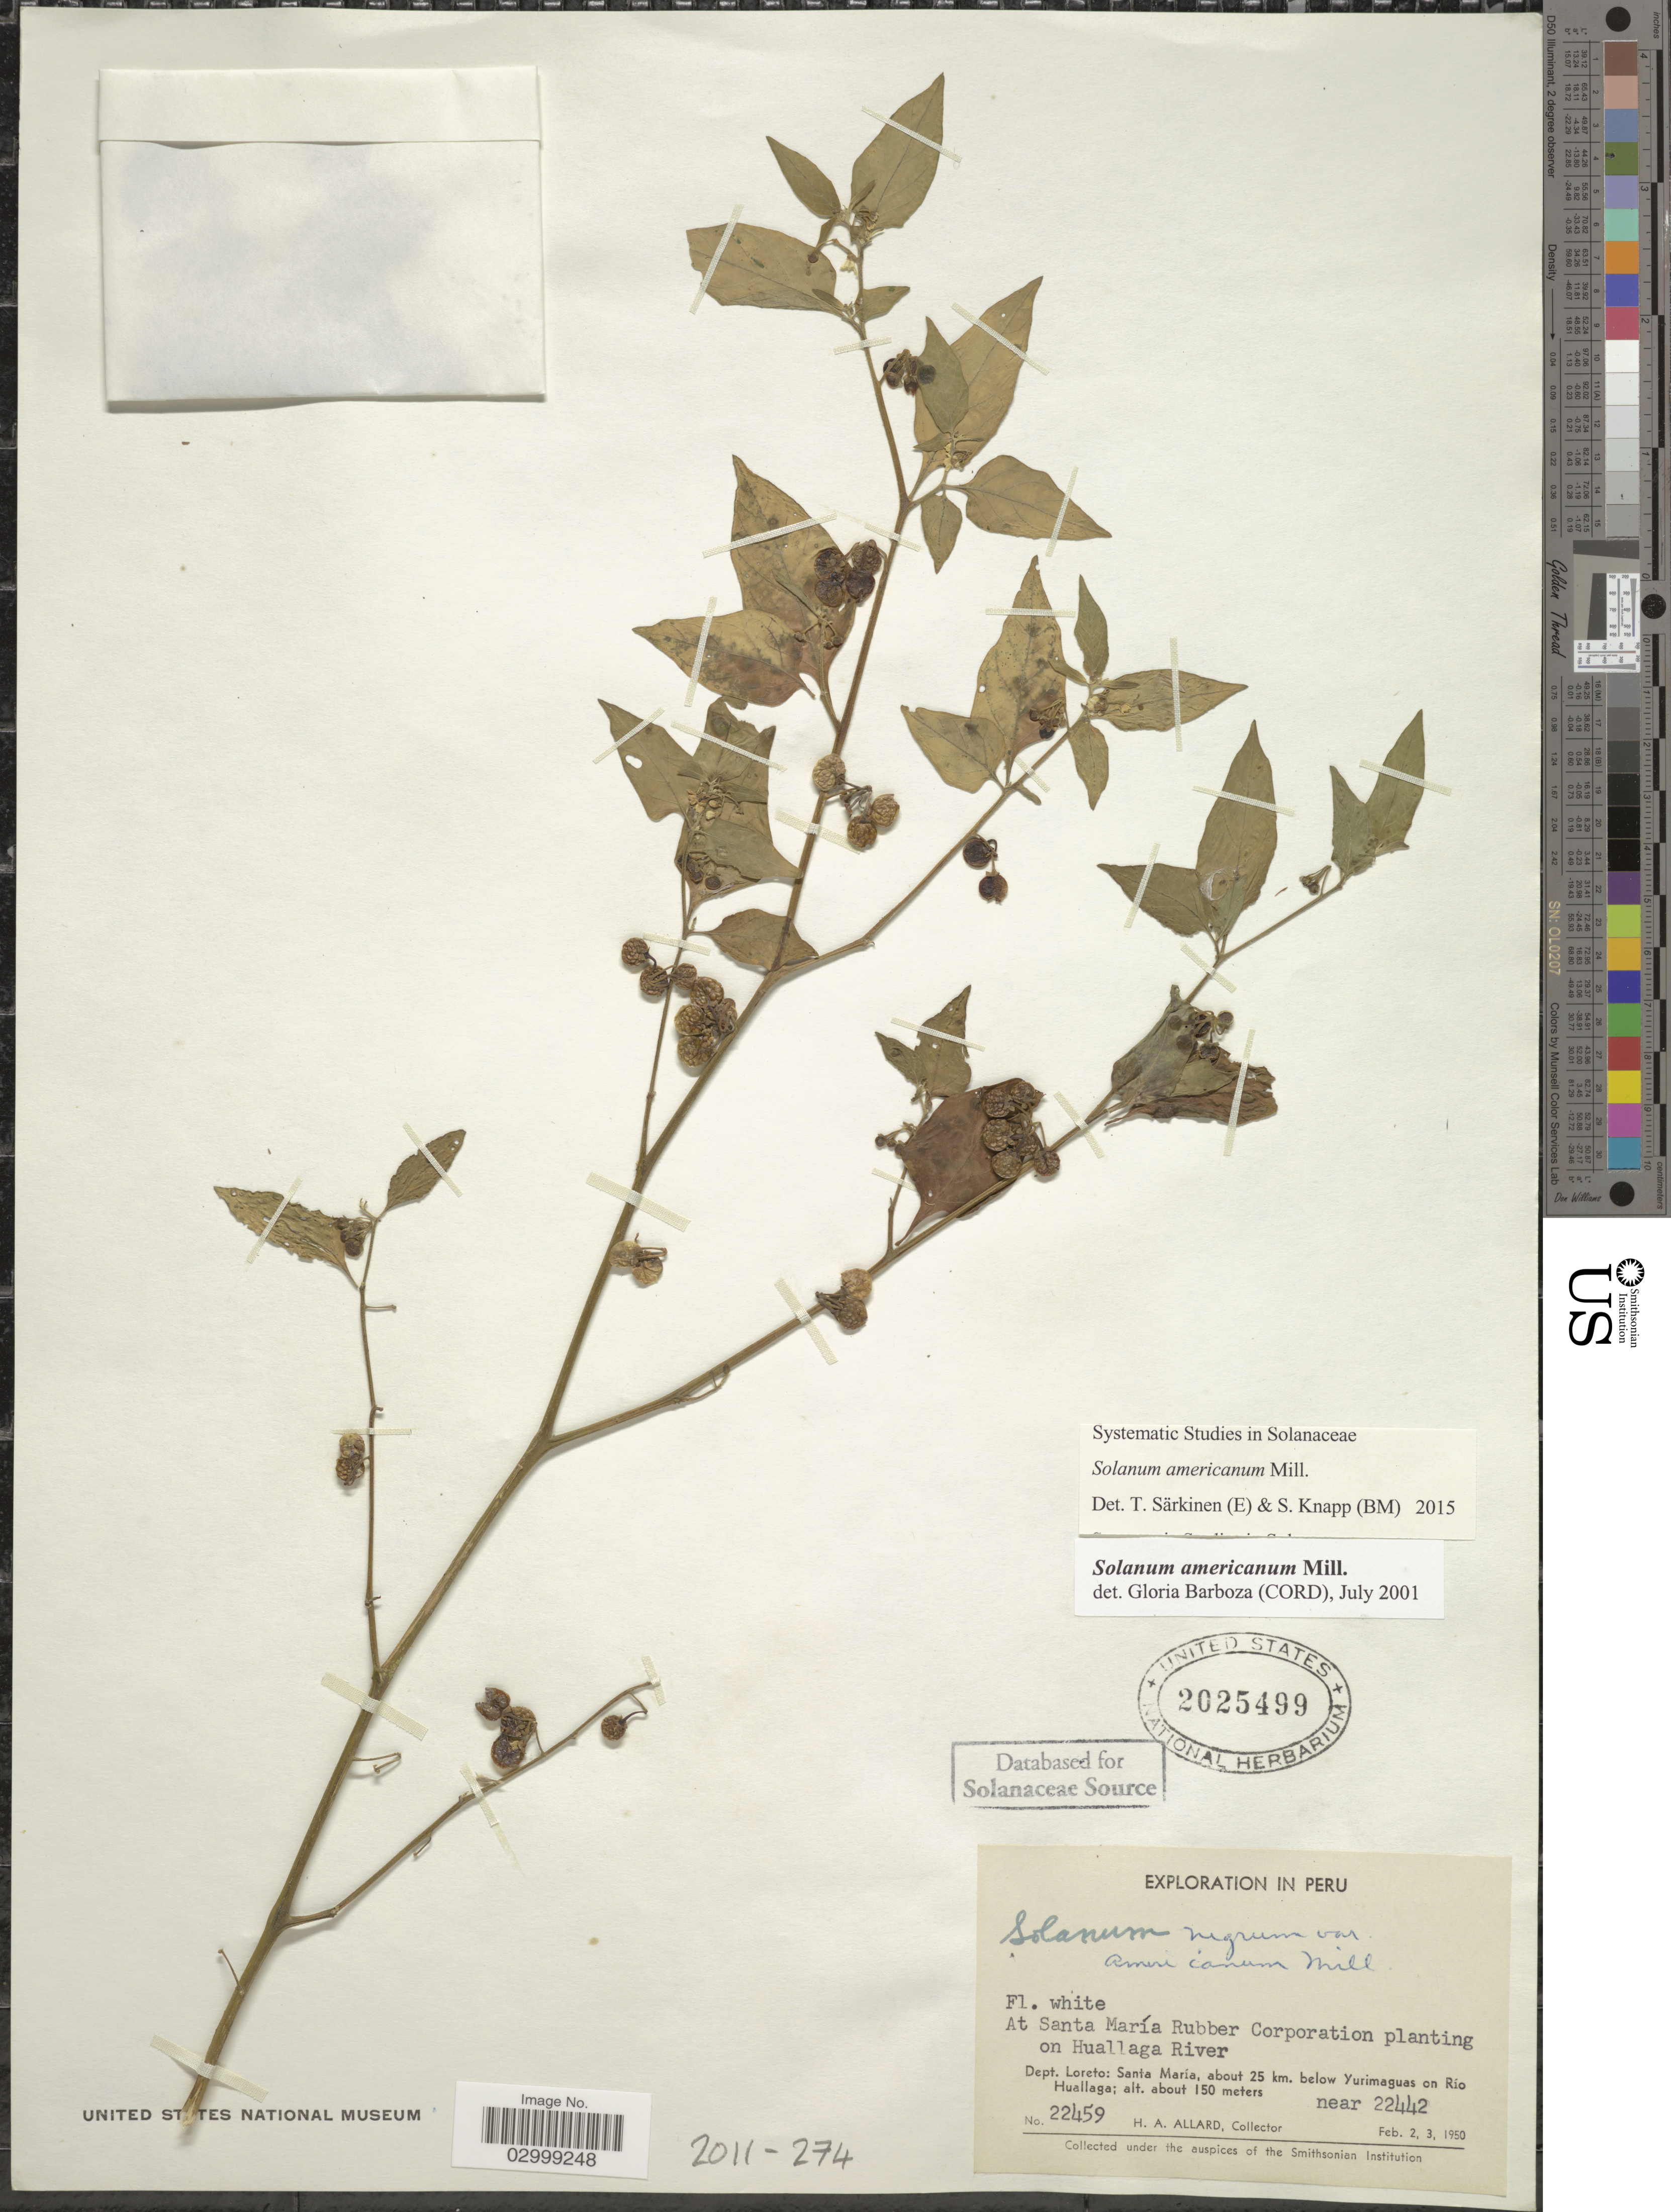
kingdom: Plantae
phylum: Tracheophyta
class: Magnoliopsida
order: Solanales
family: Solanaceae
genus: Solanum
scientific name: Solanum americanum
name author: Mill.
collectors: H. A. Allard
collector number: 22459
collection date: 1950-02-02/1950-02-03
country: Peru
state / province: Loreto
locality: Dept. Loreto: Santa María, about 25 km. below Yurimaguas on Rio Huallaga, At Santa María Rubber Corporation planting on Huallaga River.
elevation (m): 150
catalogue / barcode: US 2025499